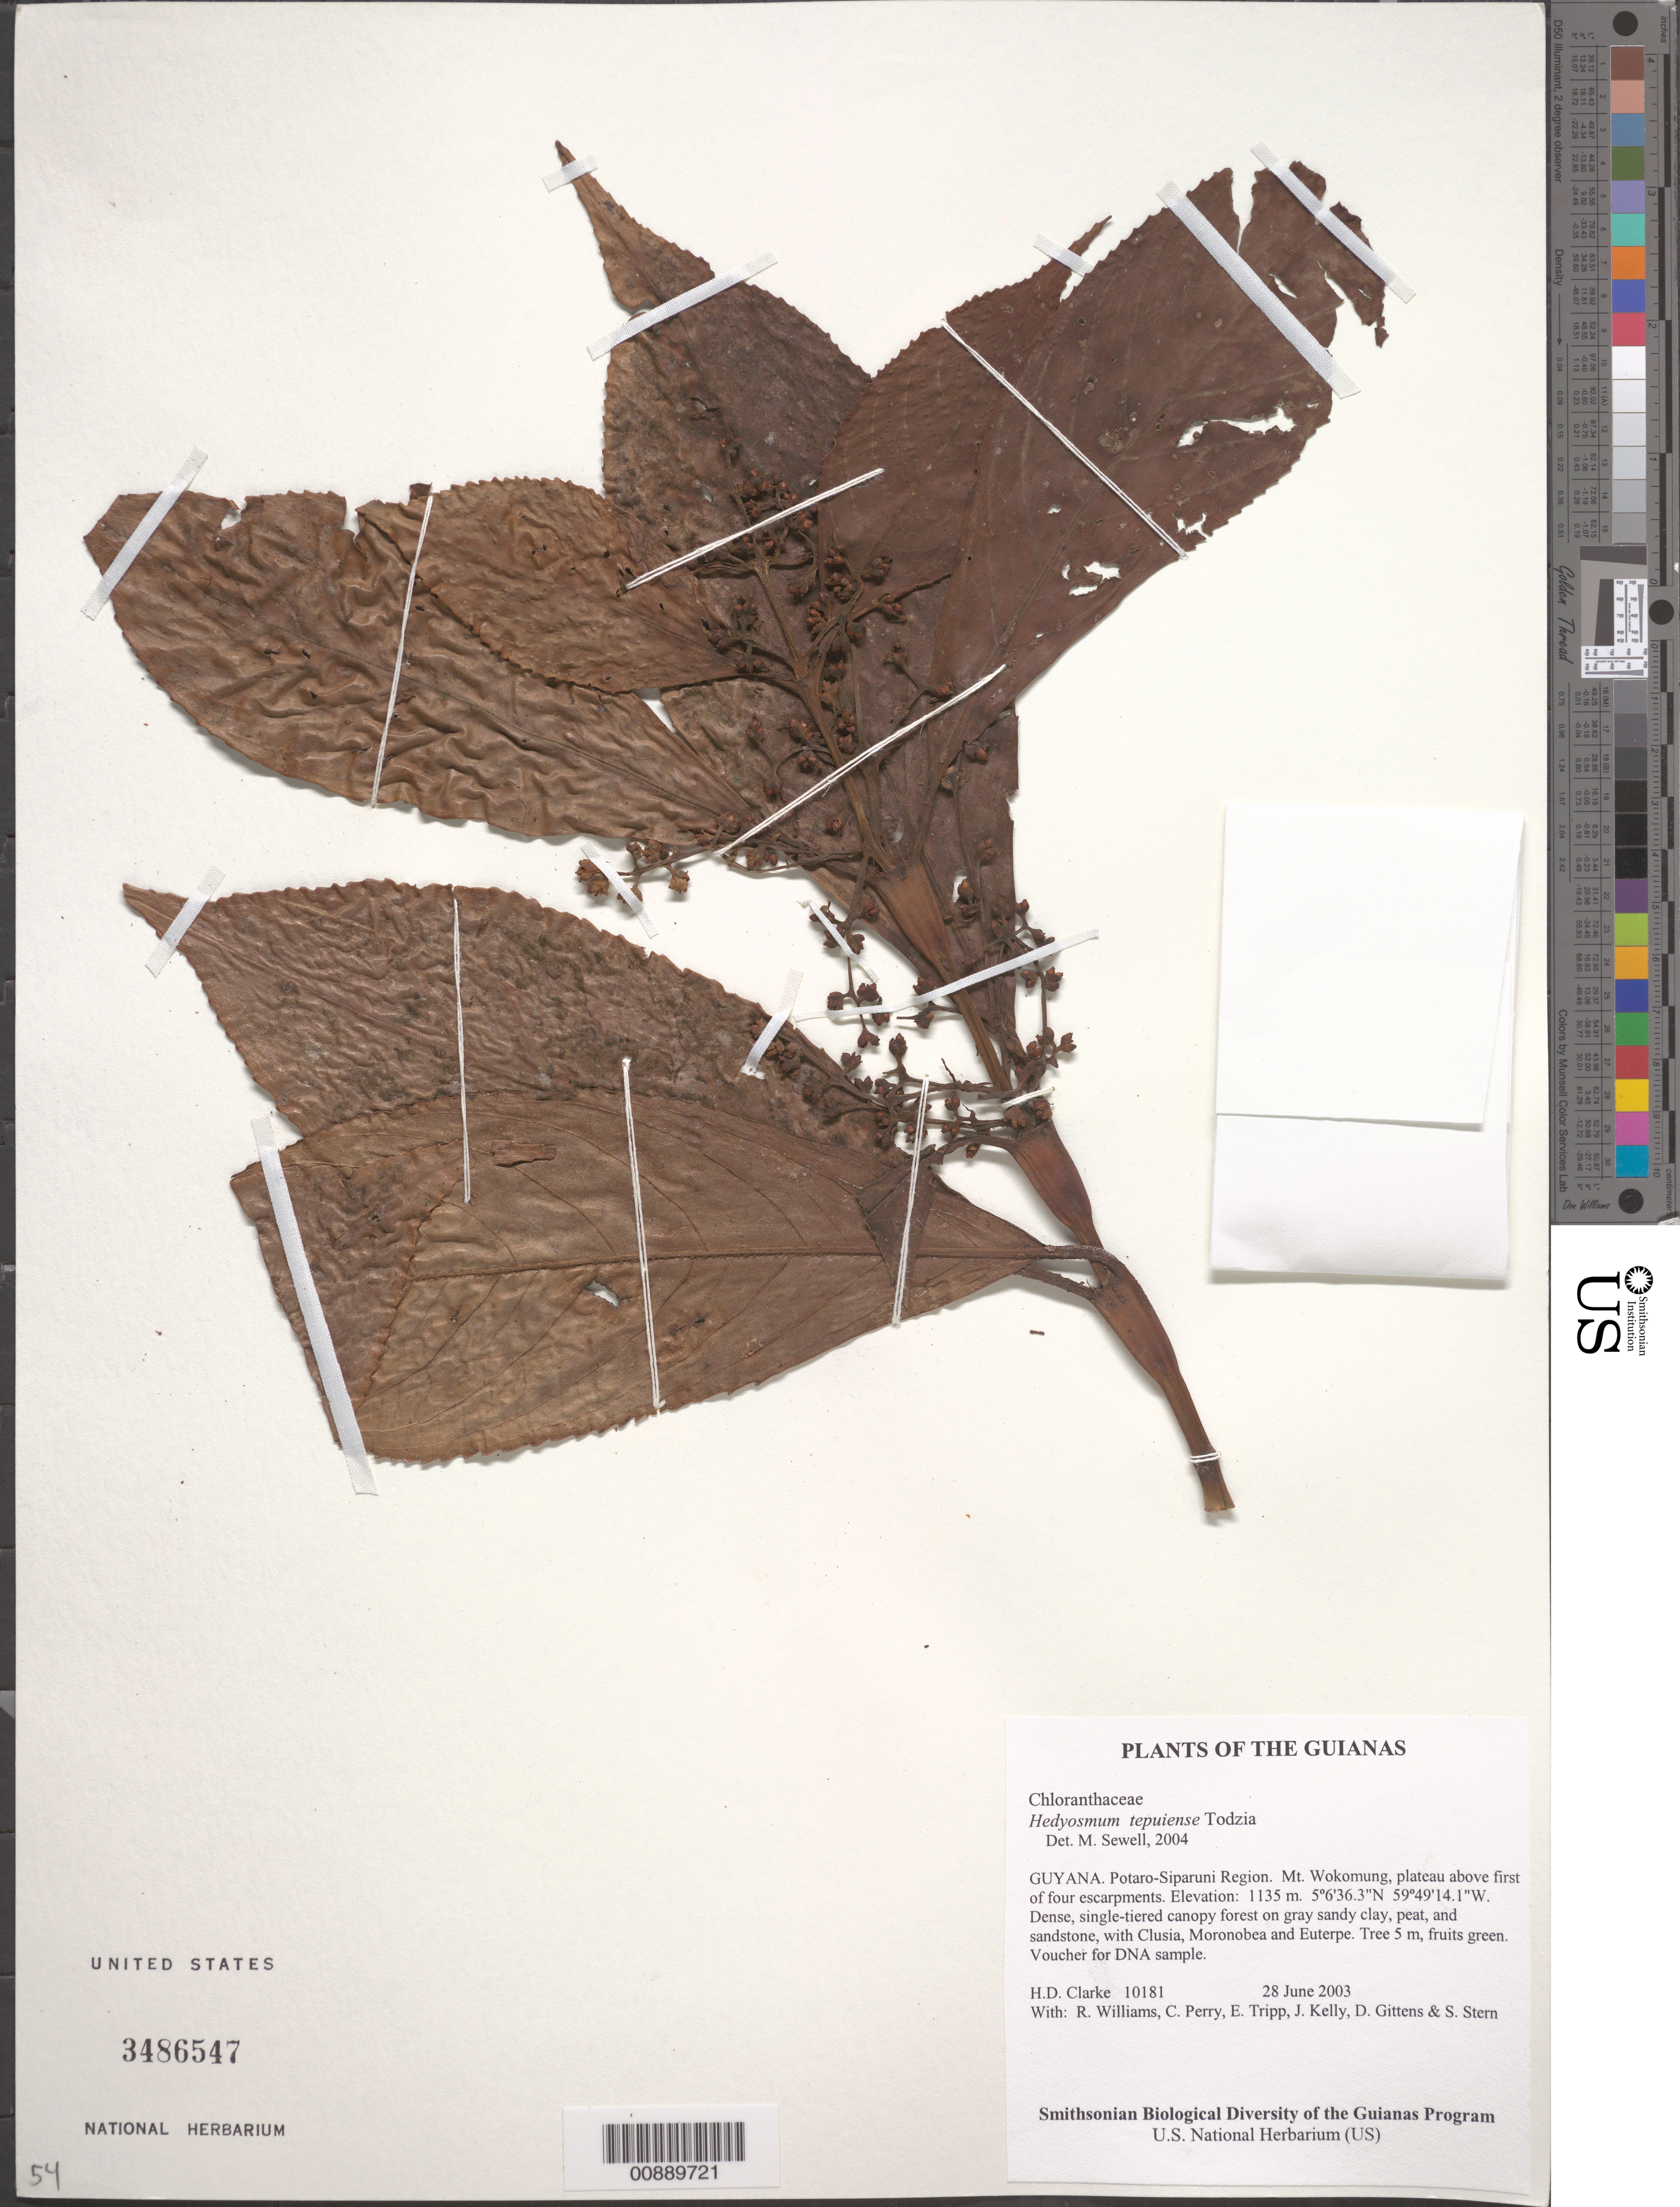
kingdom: Plantae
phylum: Tracheophyta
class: Magnoliopsida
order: Chloranthales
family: Chloranthaceae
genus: Hedyosmum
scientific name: Hedyosmum tepuiense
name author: Todzia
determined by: Sewell, M.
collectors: H. D. Clarke, R. Williams, C. Perry, E. Tripp, J. Kelly, D. Gittens & S. R. Stern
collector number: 10181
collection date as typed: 28 June 2003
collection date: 2003-06-28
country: Guyana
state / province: Potaro-Siparuni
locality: Mt. Wokomung, plateau above first of four escarpments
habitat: Dense, single-tiered canopy forest on gray sandy clay, peat, and sandstone, with Clusia, Moronobea and Euterpe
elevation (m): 1135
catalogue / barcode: US 3486547